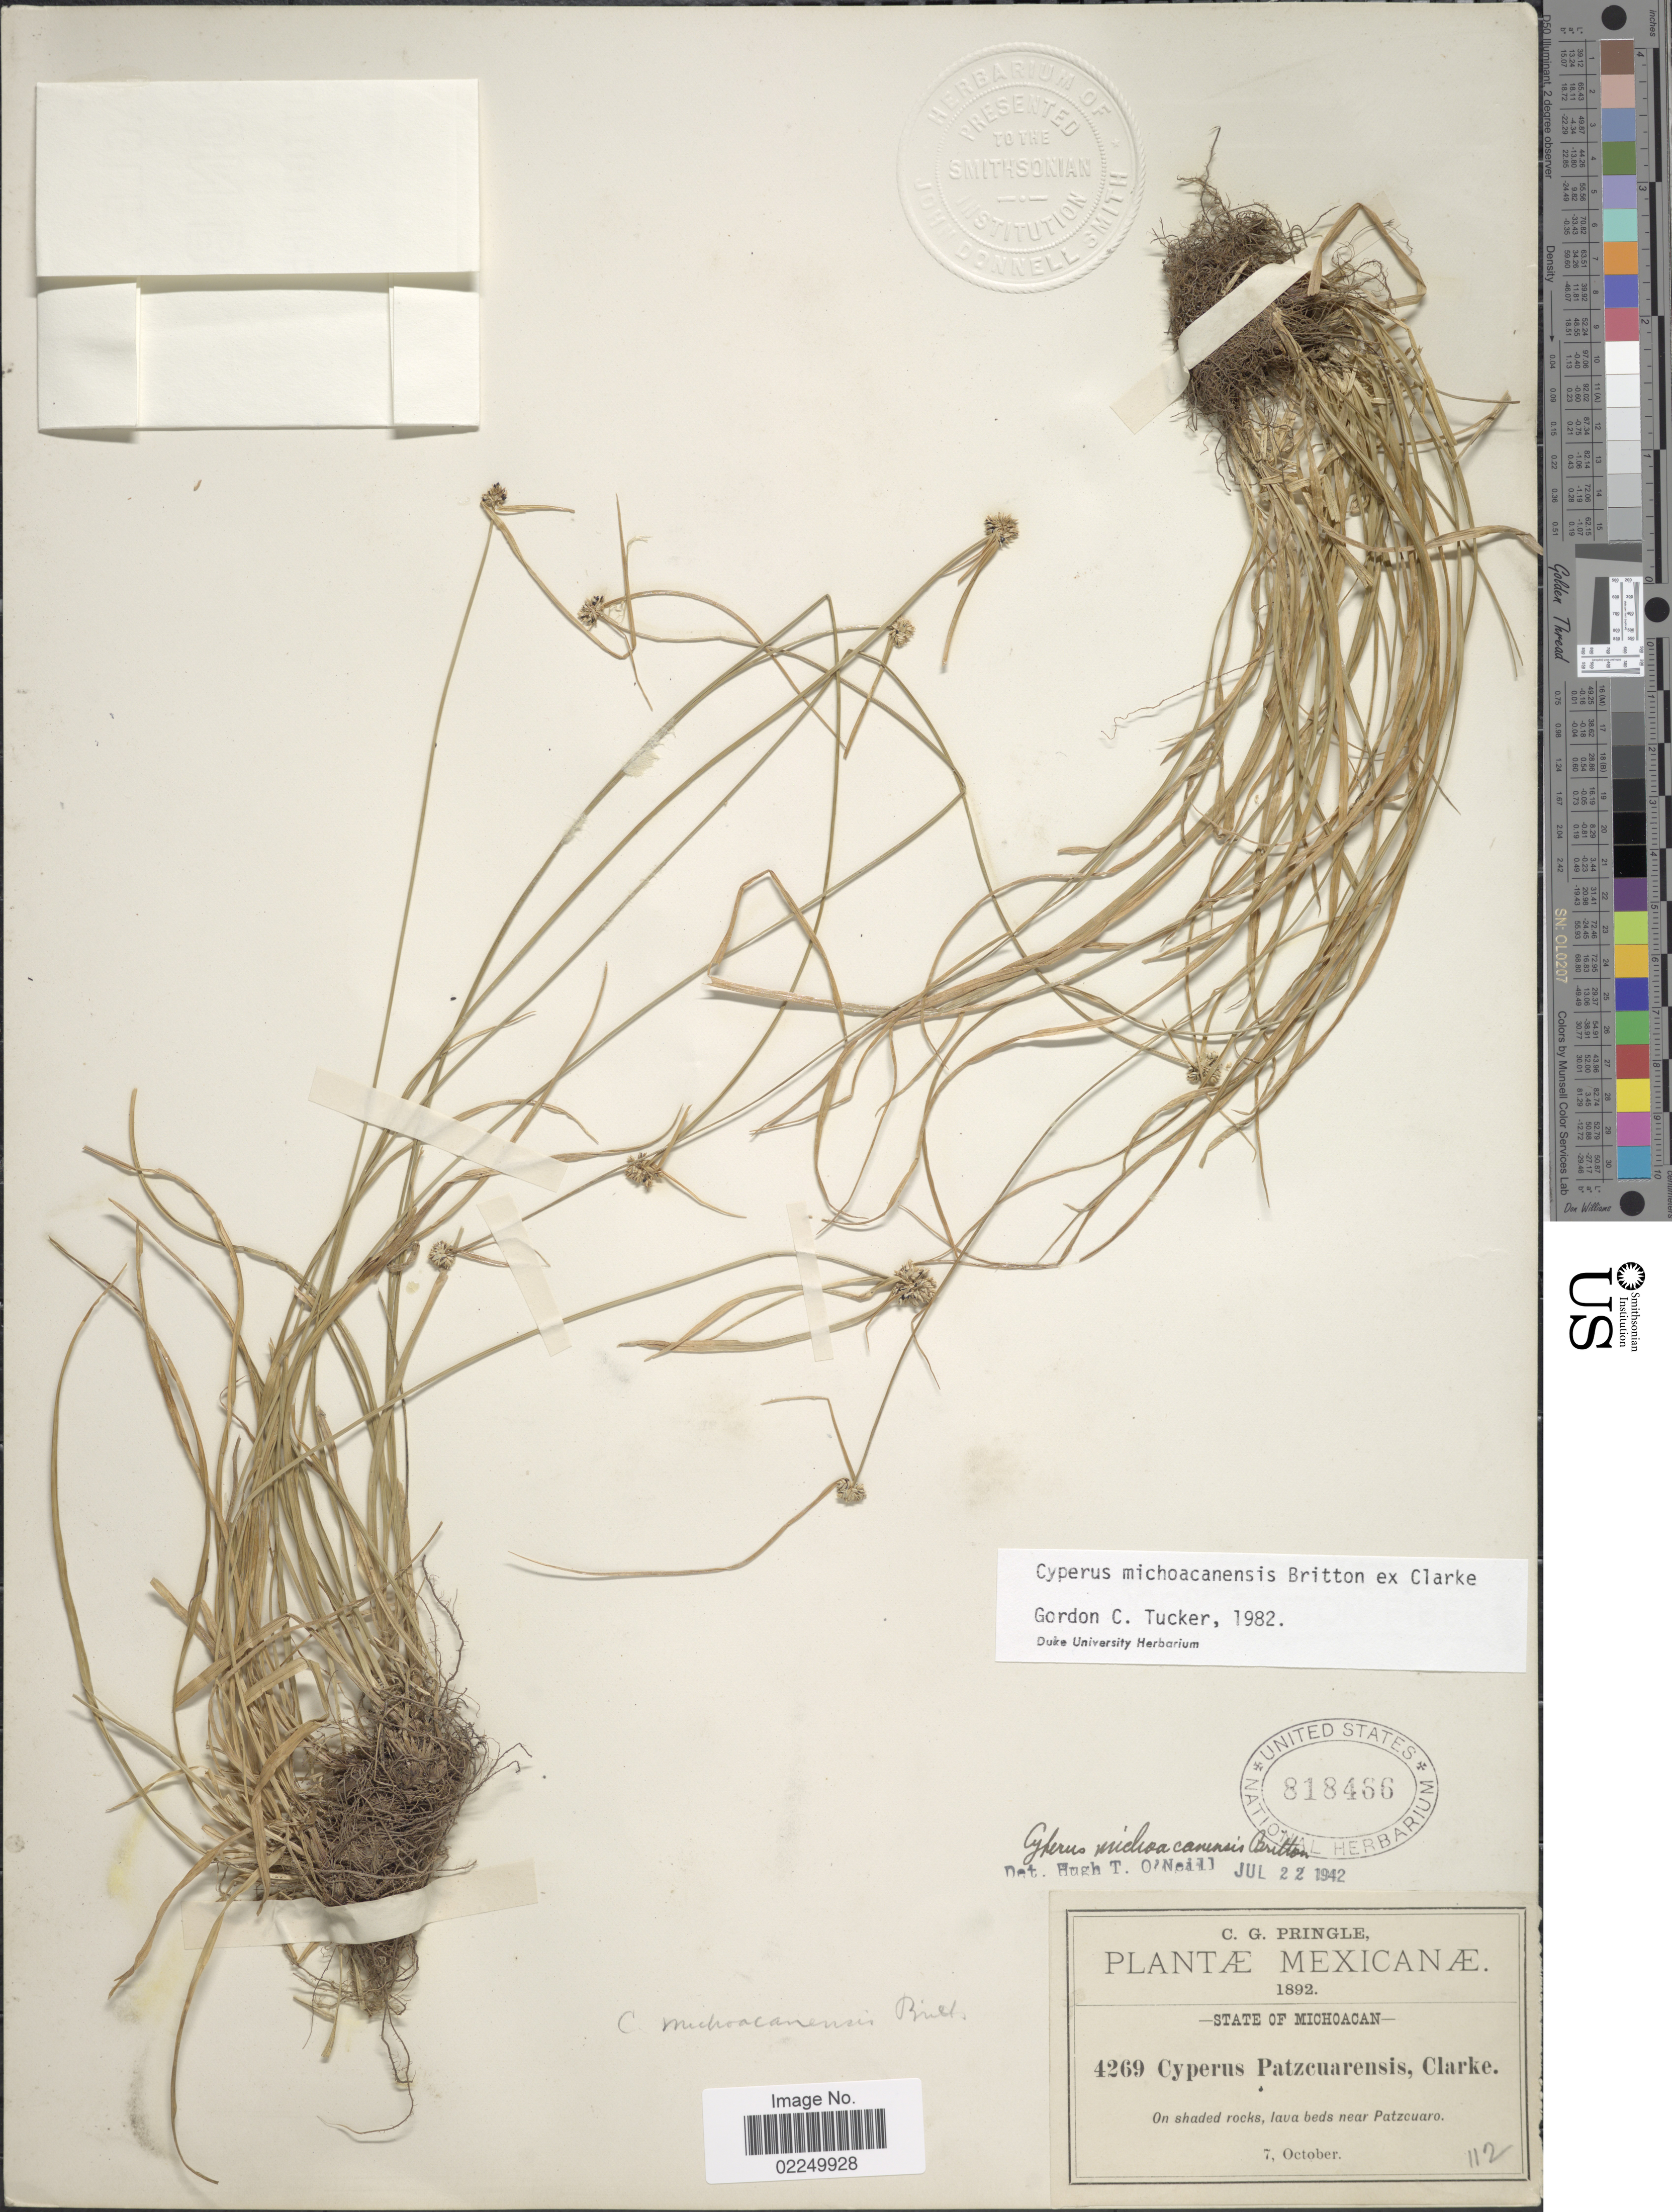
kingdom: Plantae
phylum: Tracheophyta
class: Liliopsida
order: Poales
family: Cyperaceae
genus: Cyperus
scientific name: Cyperus michoacanensis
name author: Britton ex C.B. Clarke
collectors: C. G. Pringle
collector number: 4269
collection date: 1892-10-07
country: Mexico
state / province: Michoacán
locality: On shaded rocks, lava beds near Patzcuaro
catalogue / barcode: US 818466